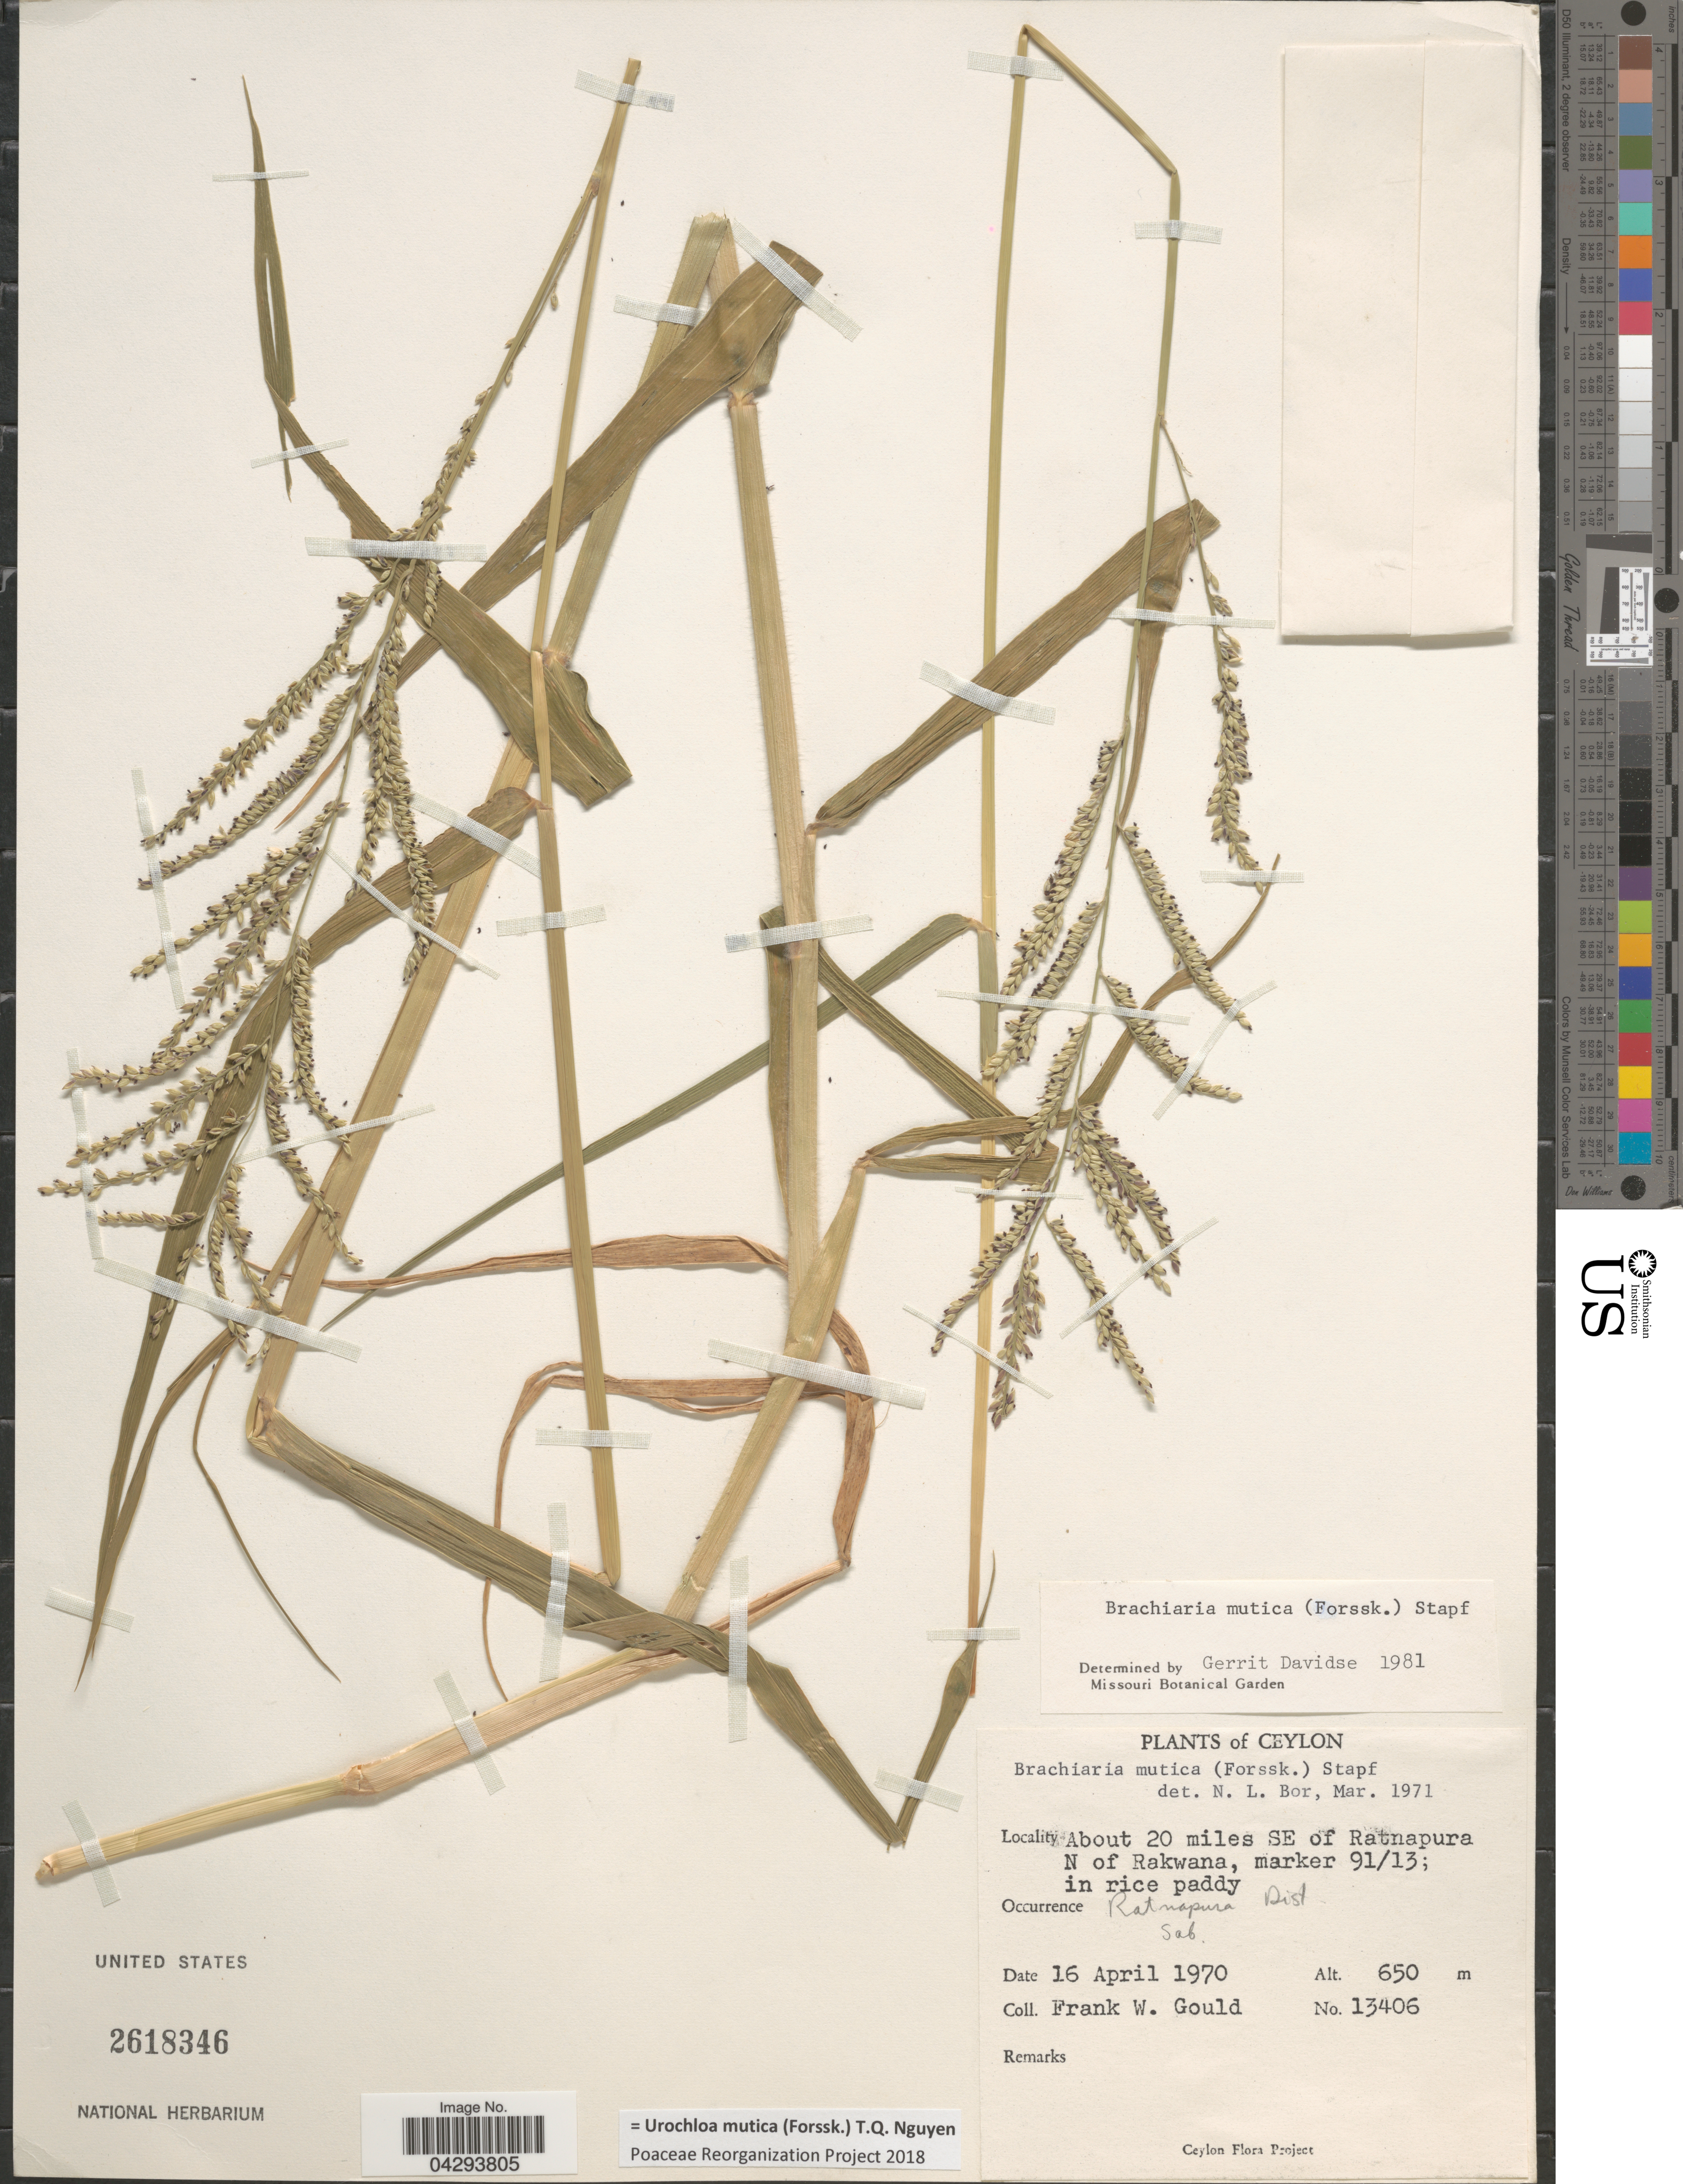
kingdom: Plantae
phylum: Tracheophyta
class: Liliopsida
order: Poales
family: Poaceae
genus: Urochloa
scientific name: Urochloa mutica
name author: (Forssk.) T.Q. Nguyen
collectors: F. W. Gould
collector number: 13406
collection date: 1970-04-16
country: Sri Lanka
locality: Ceylon. About 20 miles SE of Ratnapura N of Rakwana, marker 91/13. Ratnapura Dist.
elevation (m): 650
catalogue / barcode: US 2618346